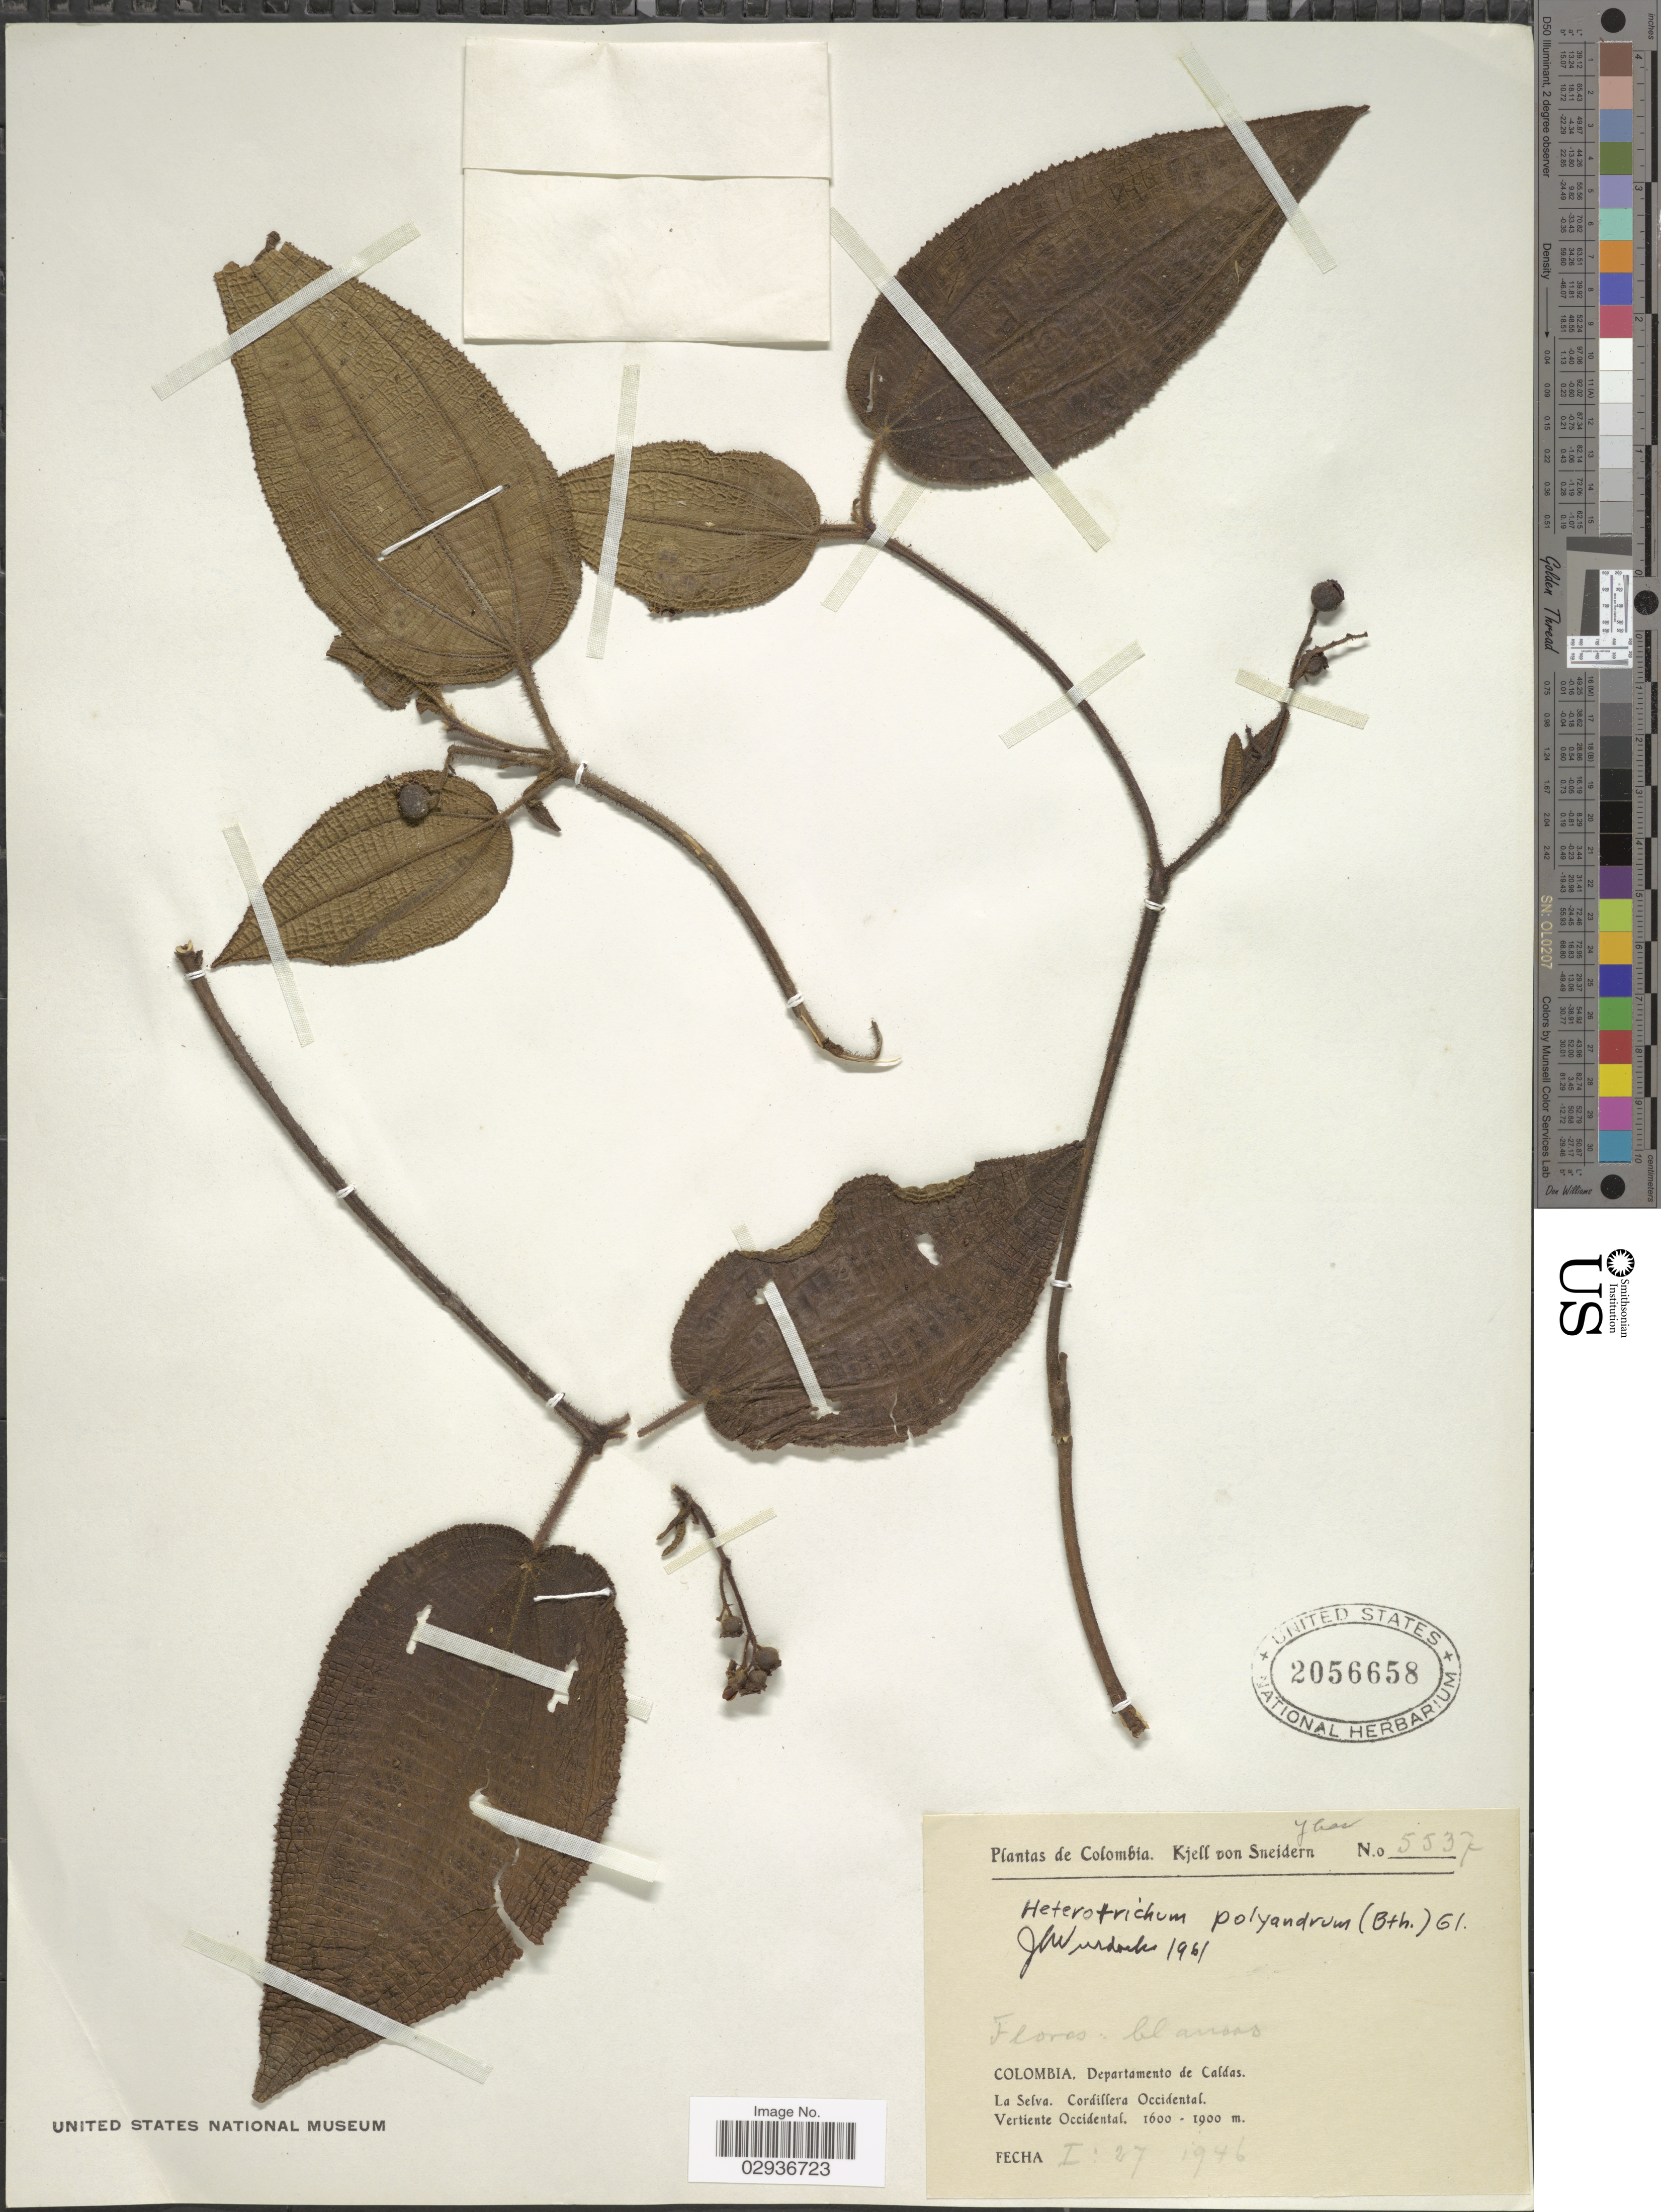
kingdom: Plantae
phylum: Tracheophyta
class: Magnoliopsida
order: Myrtales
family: Melastomataceae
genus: Miconia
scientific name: Miconia benthamiana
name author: Triana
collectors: K. von Sneidern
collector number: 5537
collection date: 1946-01-27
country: Colombia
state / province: Caldas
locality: Departamento de Caldas, La Selva. Cordillera Occidental. Vertiente Occidental.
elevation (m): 1600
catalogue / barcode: US 2056658